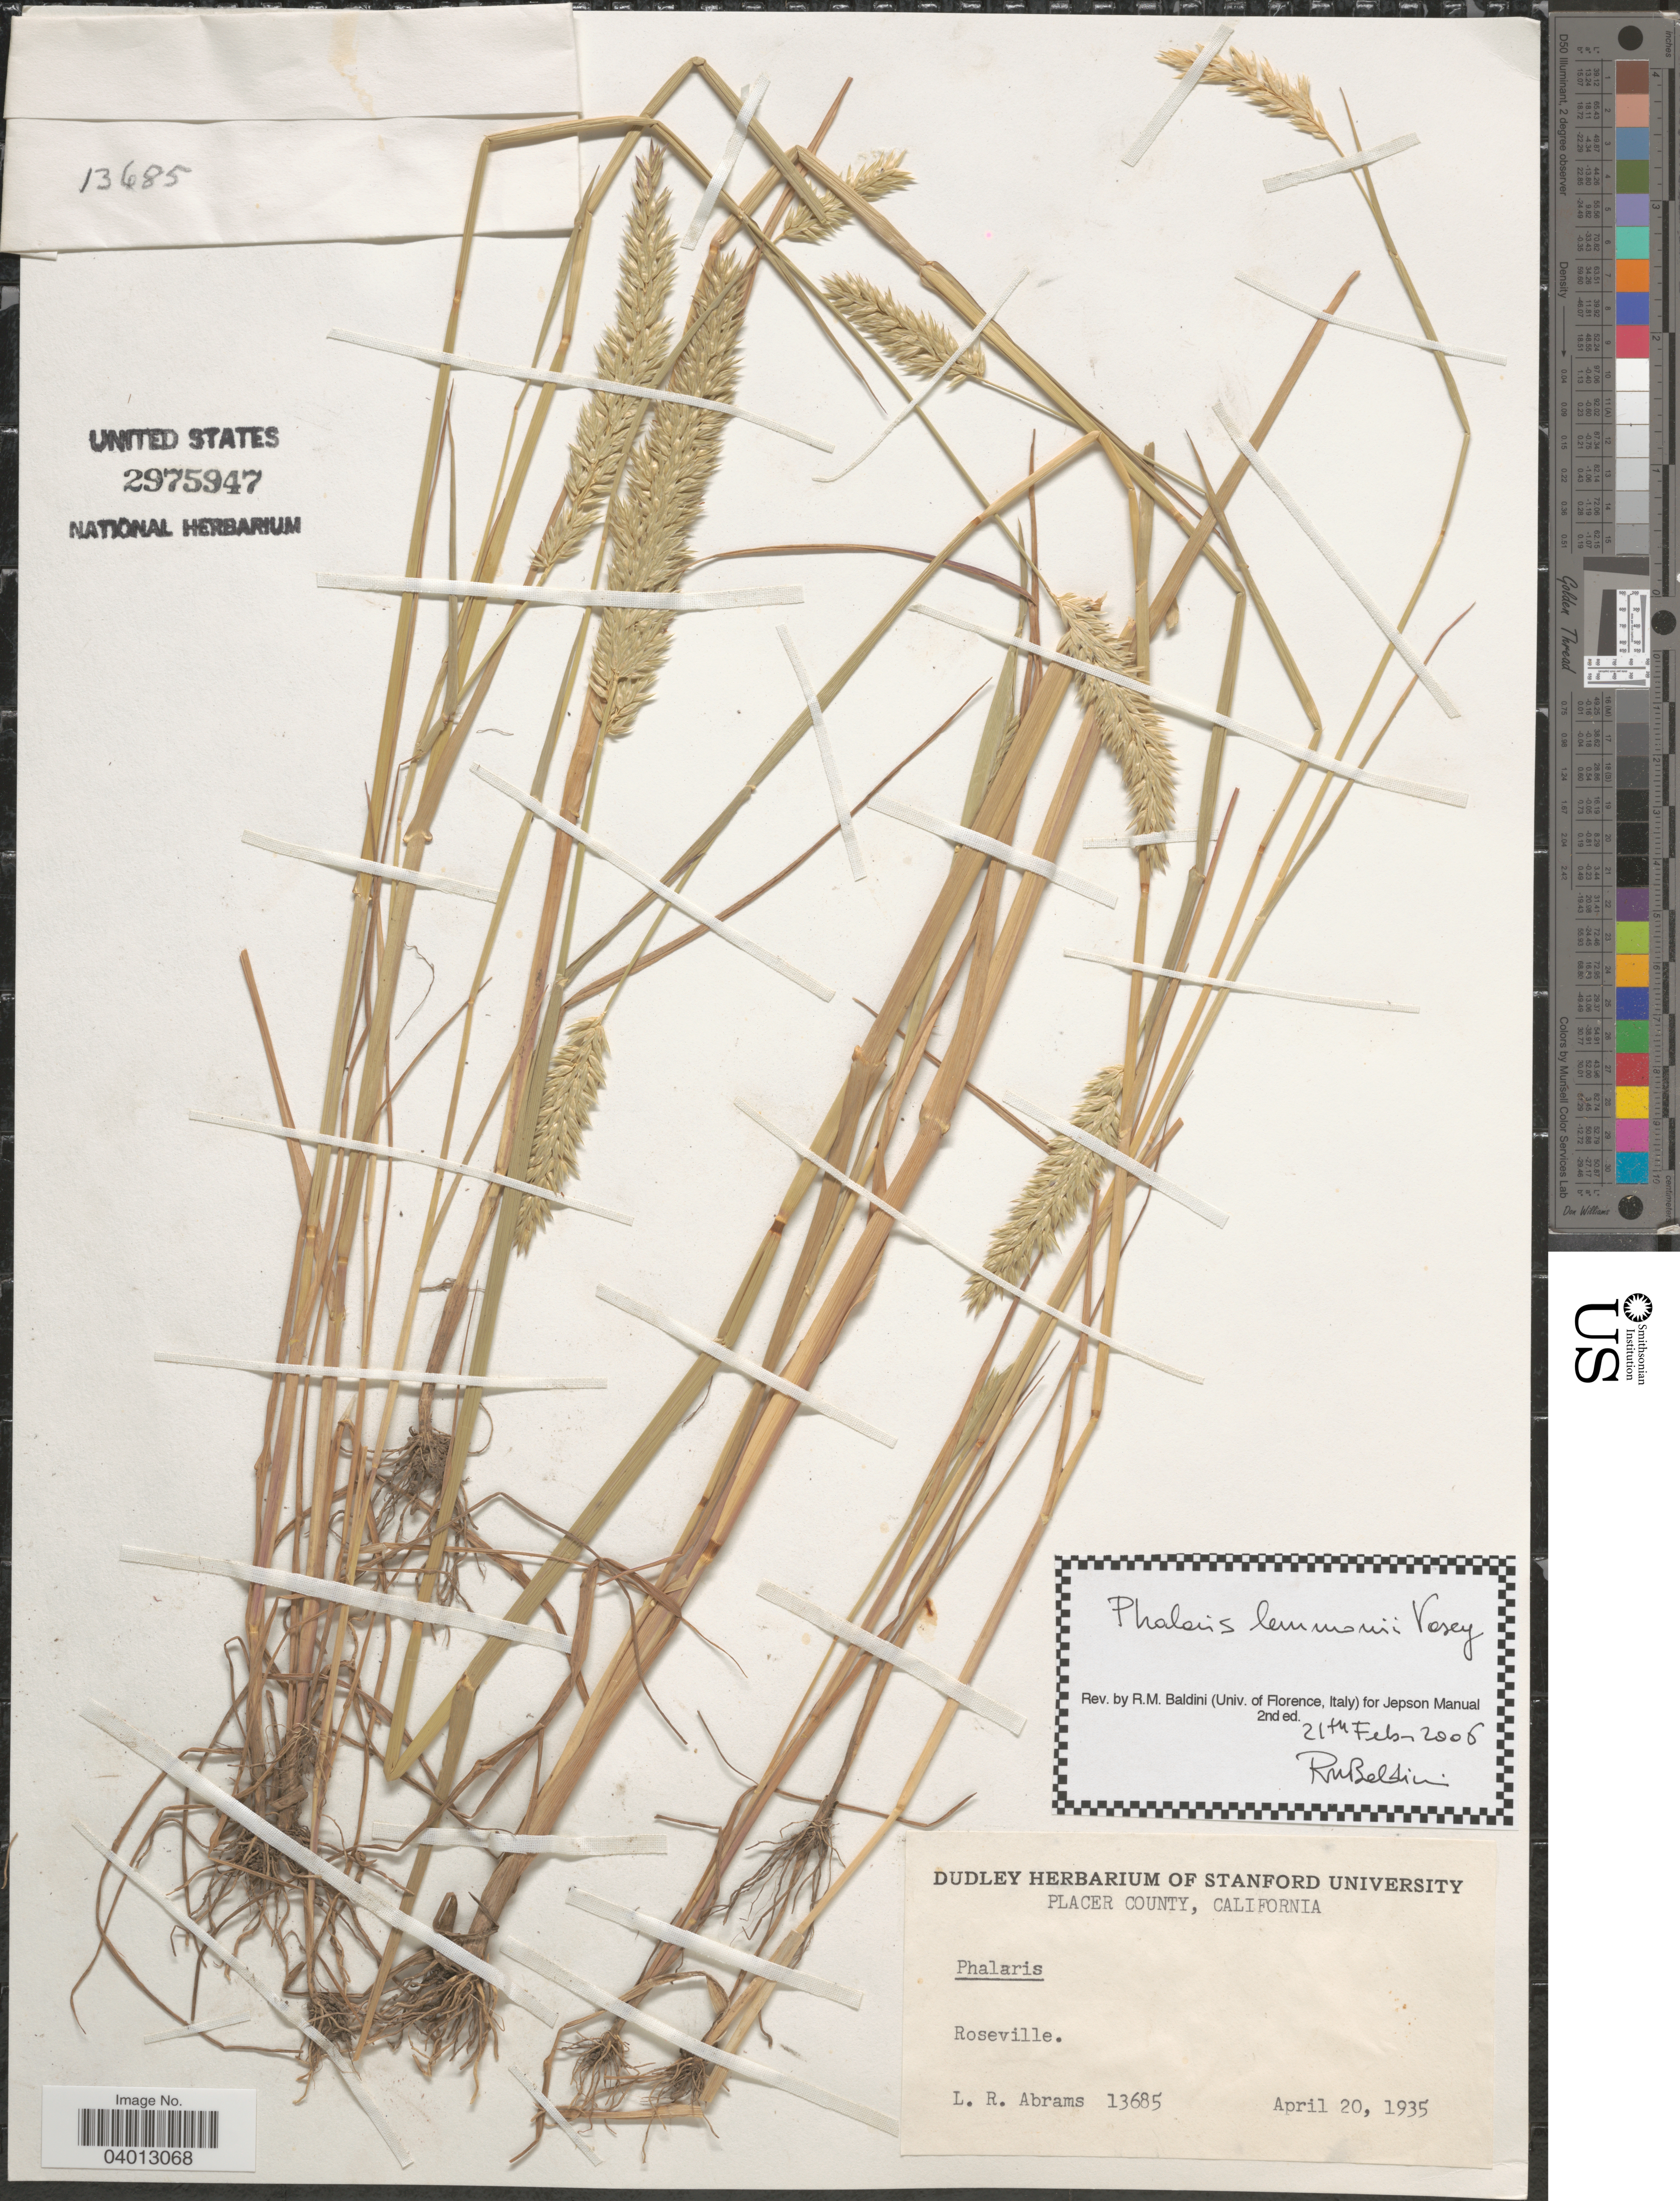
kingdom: Plantae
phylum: Tracheophyta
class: Liliopsida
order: Poales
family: Poaceae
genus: Phalaris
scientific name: Phalaris lemmonii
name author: Vasey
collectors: L. Abrams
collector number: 13685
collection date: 1935-04-20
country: United States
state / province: California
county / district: Placer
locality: Placer County. Roseville.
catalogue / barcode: US 2975947